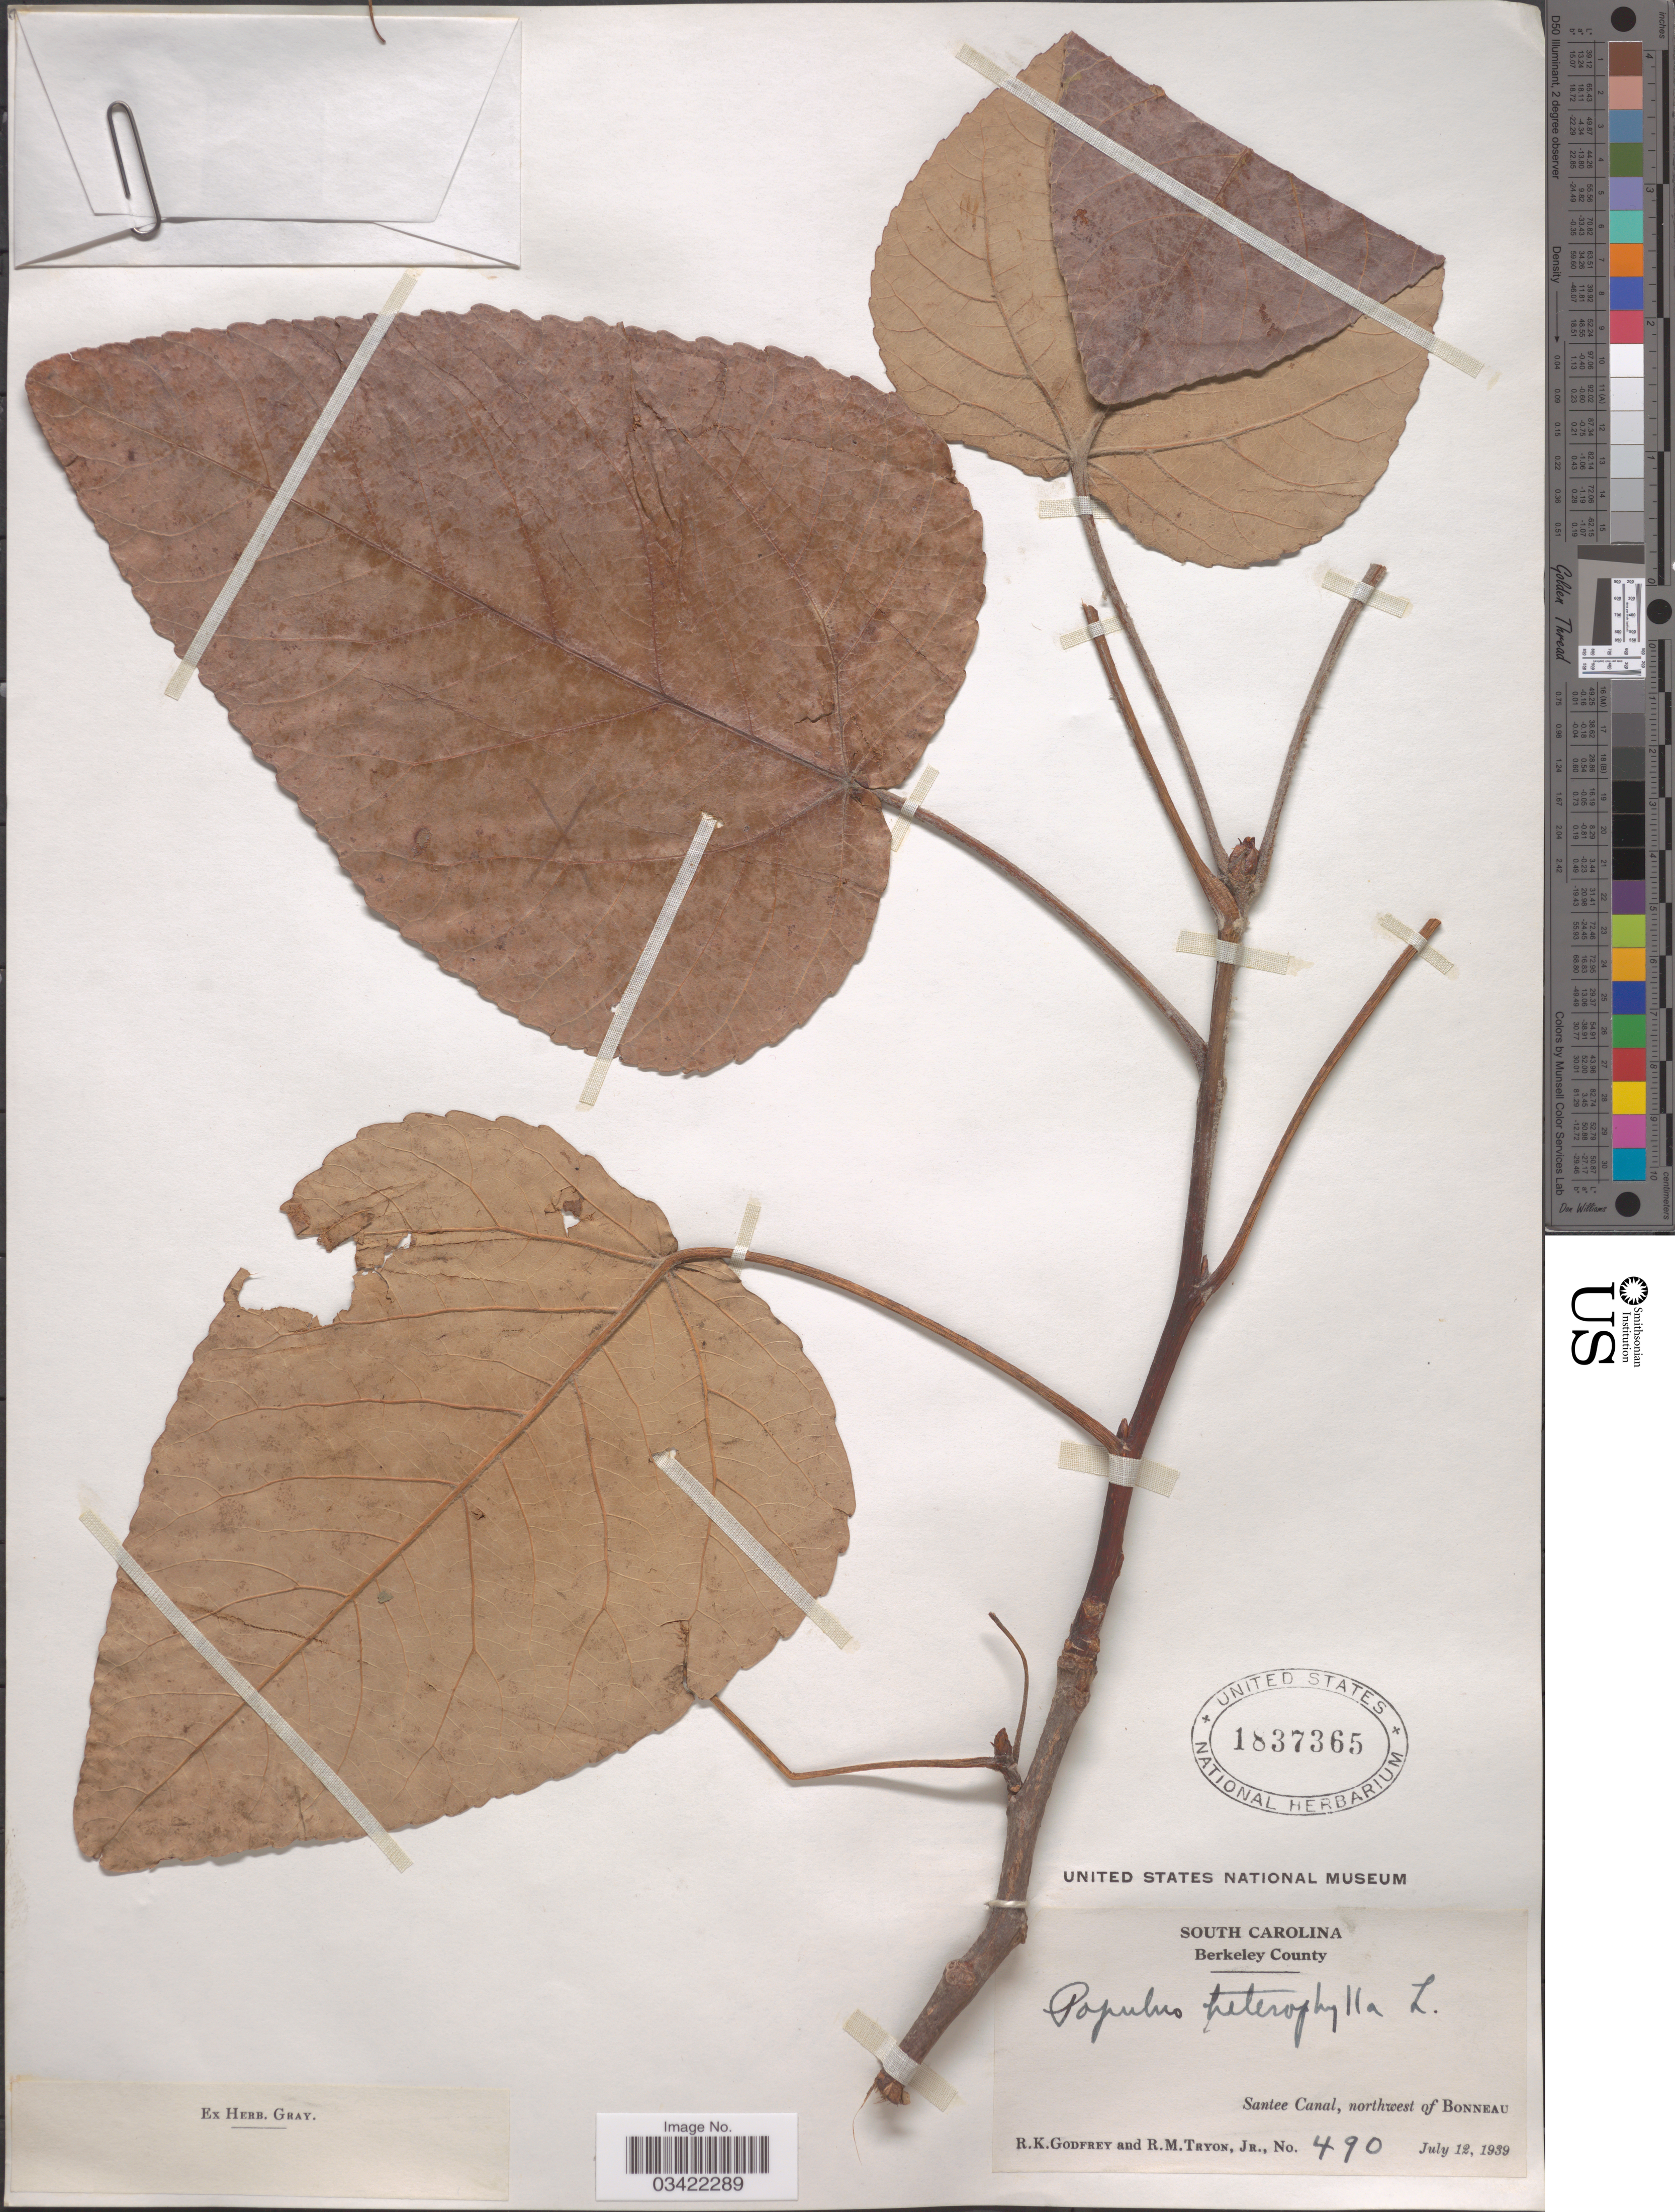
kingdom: Plantae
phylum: Tracheophyta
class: Magnoliopsida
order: Malpighiales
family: Salicaceae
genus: Populus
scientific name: Populus heterophylla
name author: L.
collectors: R. K. Godfrey & R. Tryon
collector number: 490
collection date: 1939-07-12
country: United States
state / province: South Carolina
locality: Berkeley County. Santee Canal, northwest of Bonneau.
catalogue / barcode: US 1837365